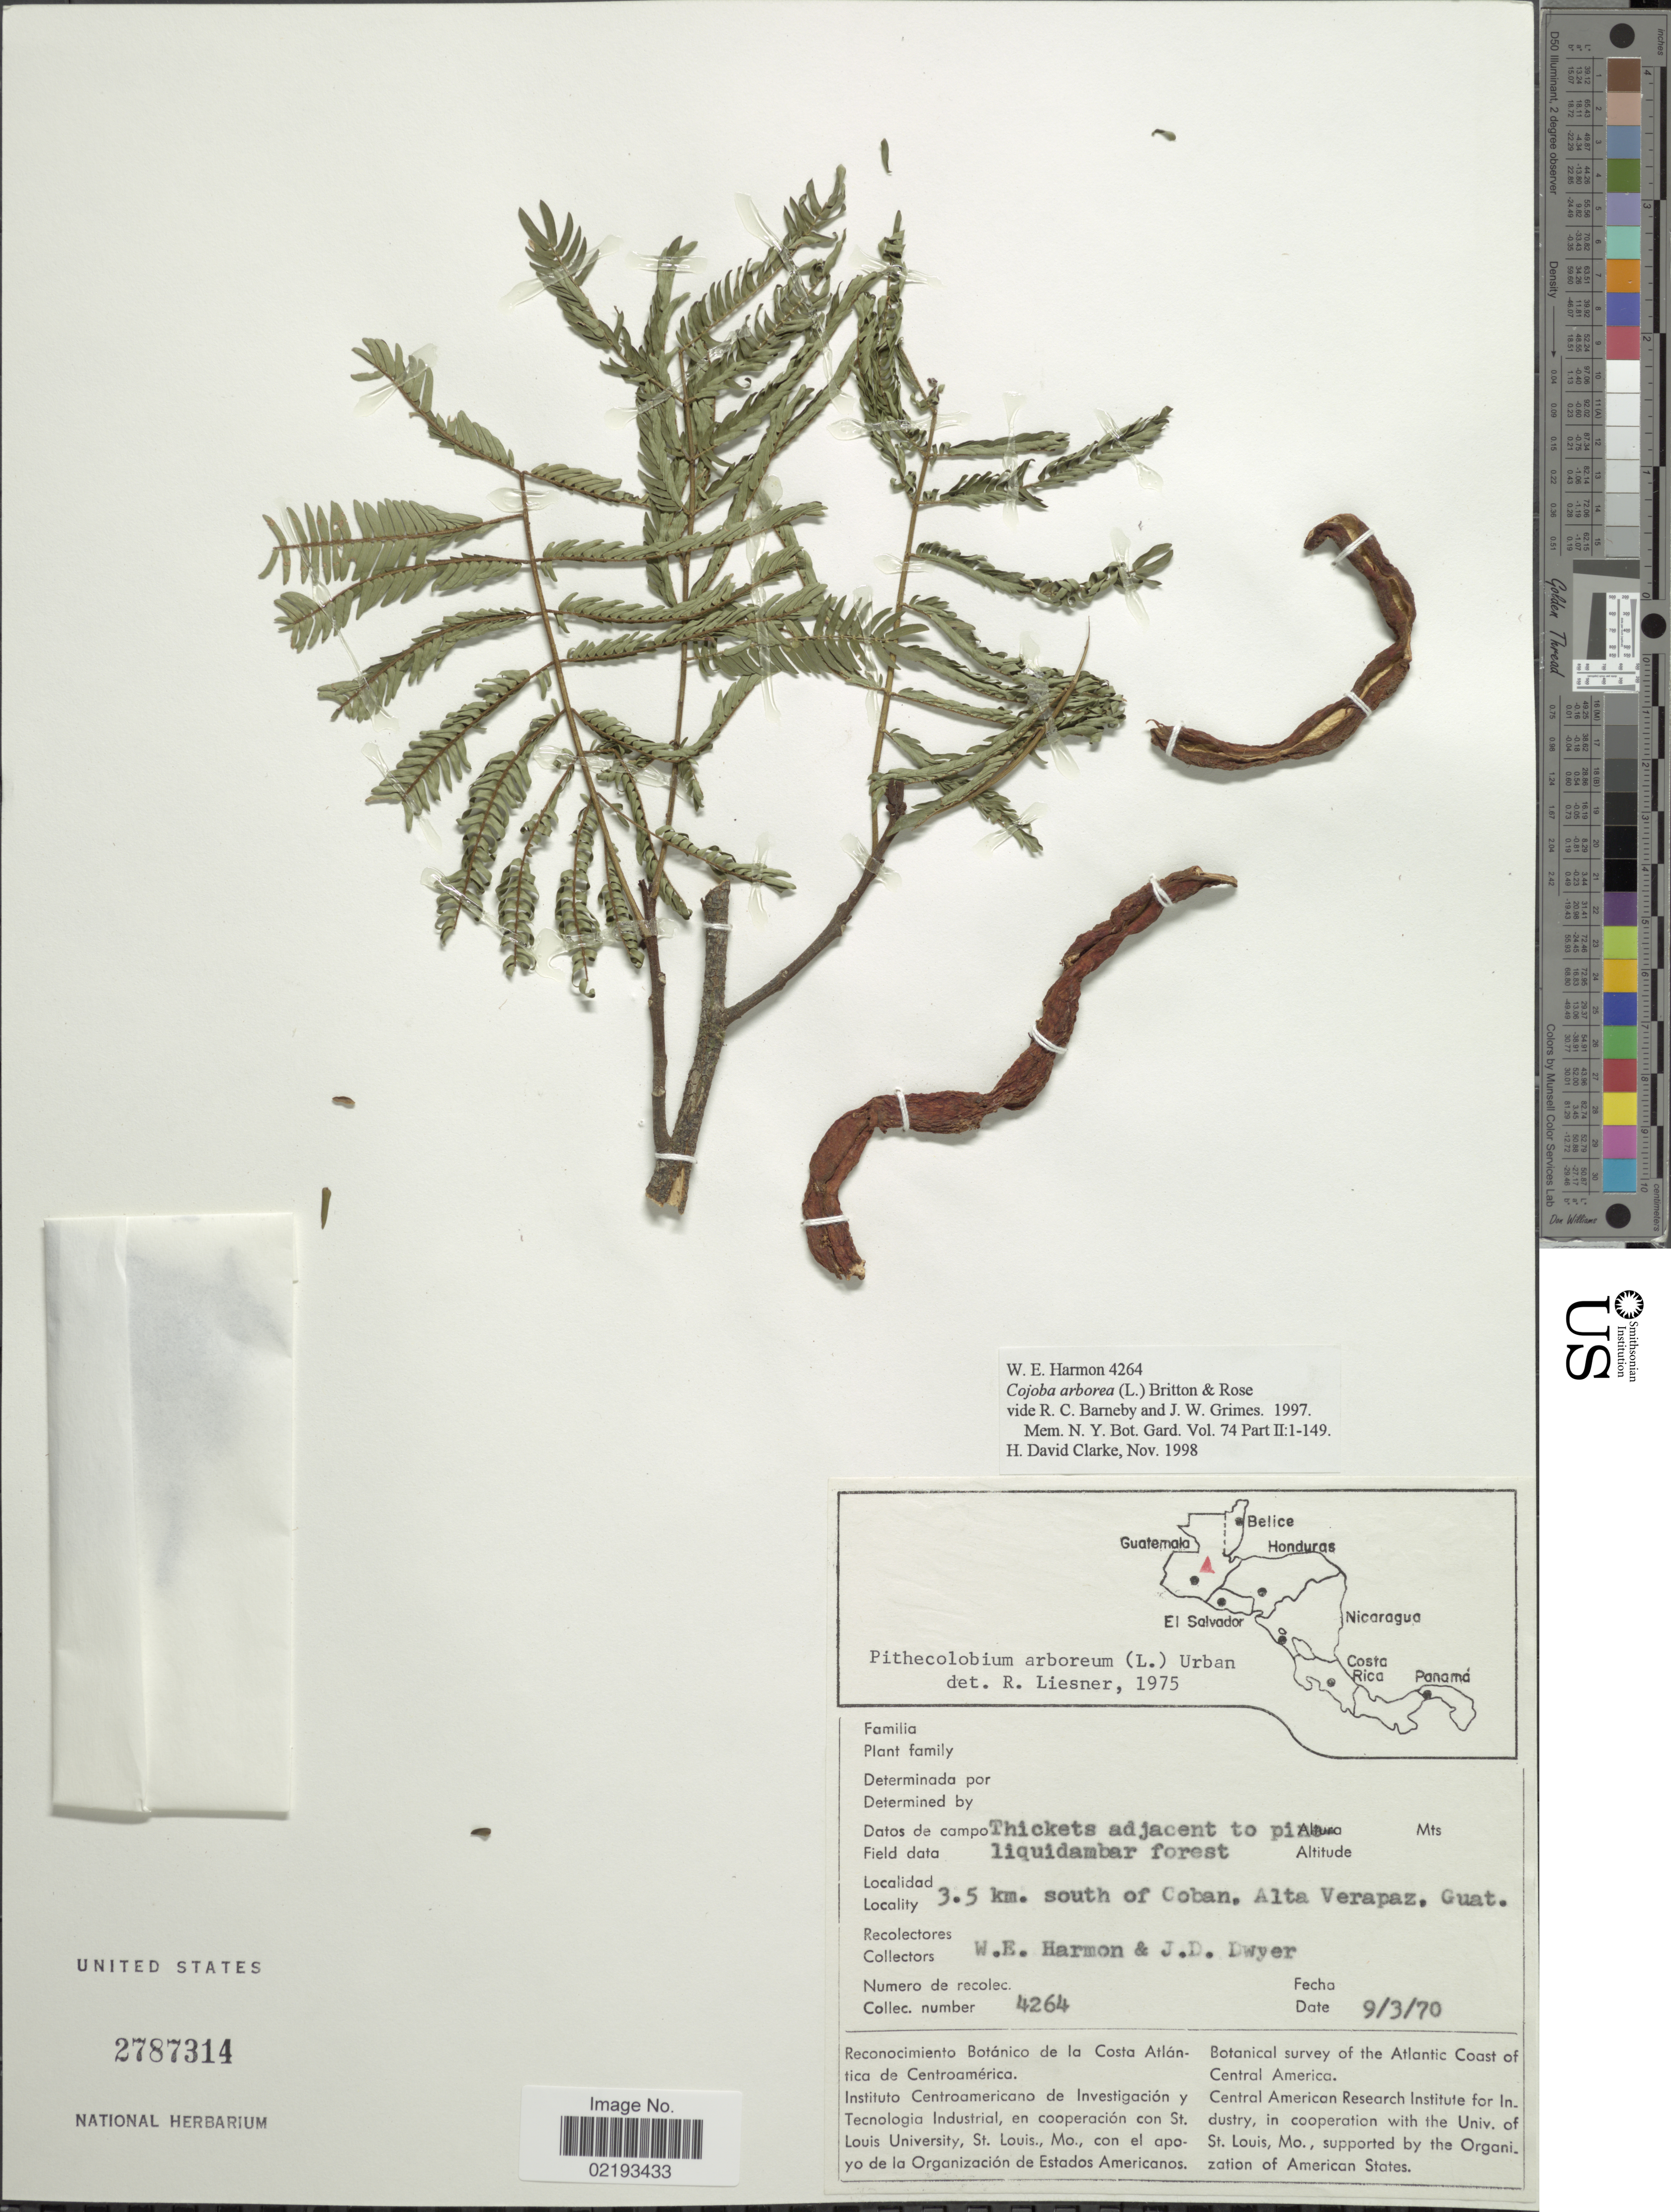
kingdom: Plantae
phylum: Tracheophyta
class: Magnoliopsida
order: Fabales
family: Fabaceae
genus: Cojoba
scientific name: Cojoba arborea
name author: (L.) Britton & Rose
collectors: W. E. Harmon & J. D. Dwyer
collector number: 4264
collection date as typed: Transcribed d/m/y: 9/3/70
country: Guatemala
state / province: Alta Verapaz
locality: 3.5 km south of Coban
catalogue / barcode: US 2787314